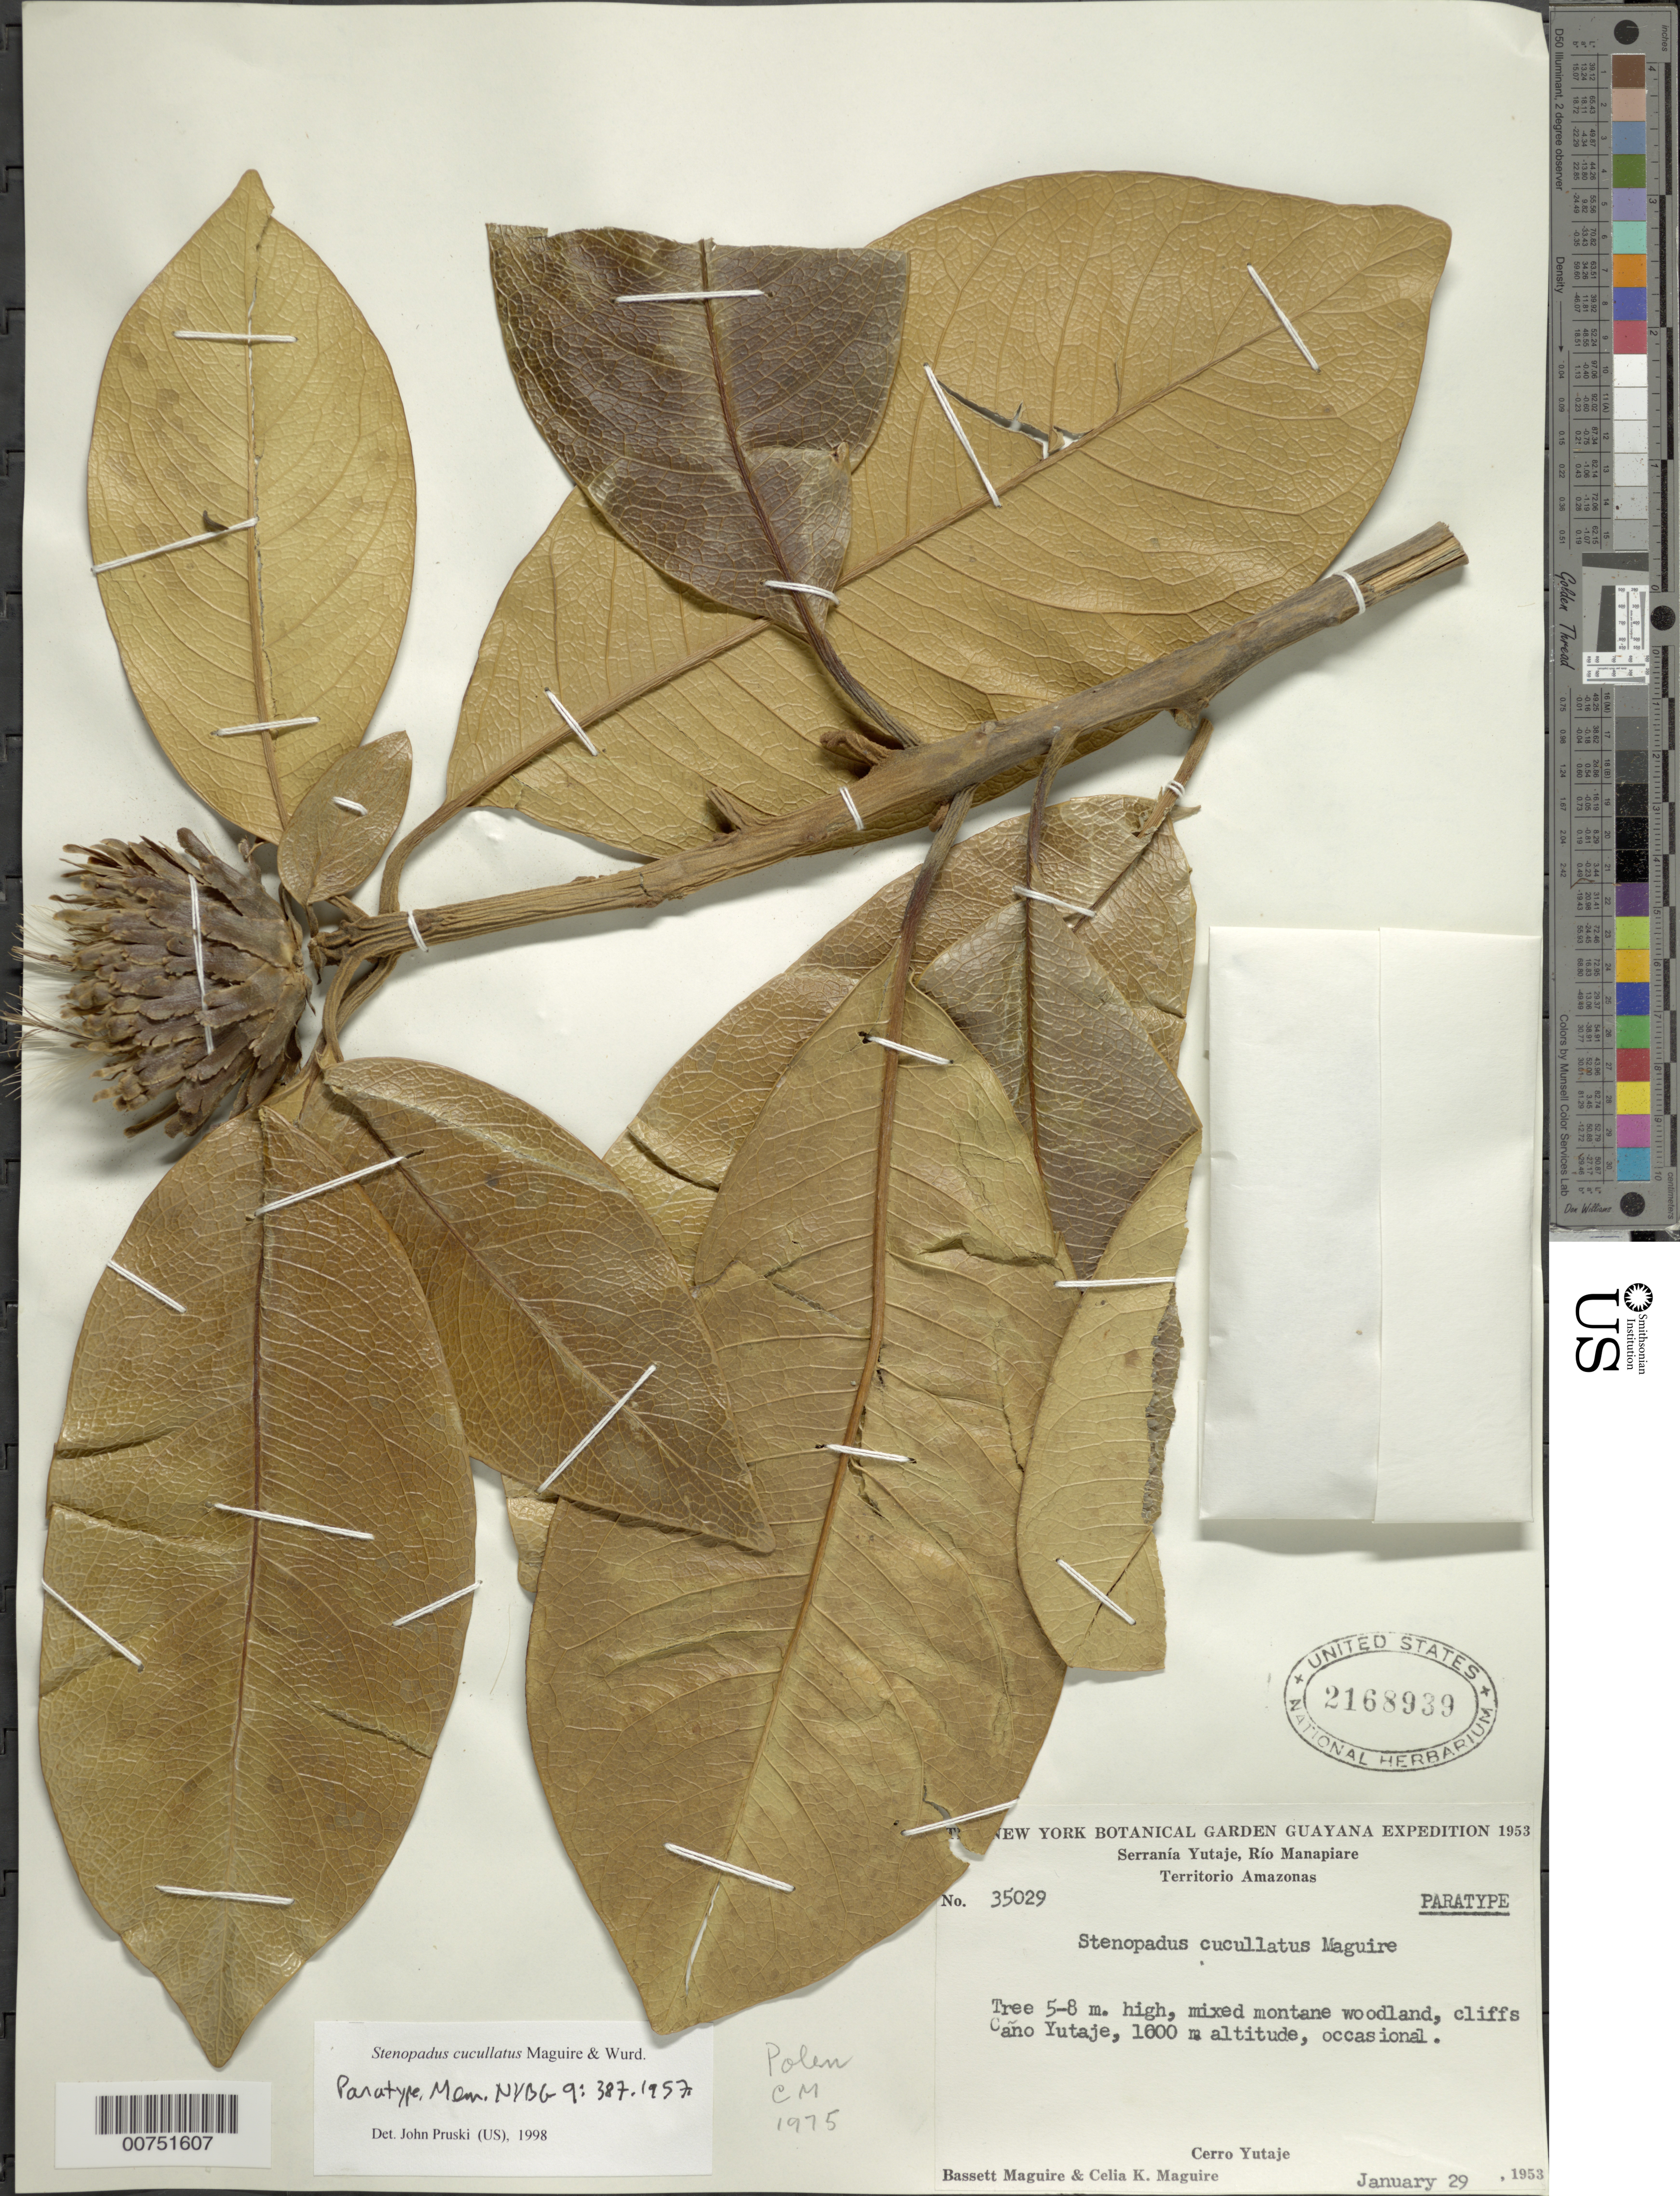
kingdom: Plantae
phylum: Tracheophyta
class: Magnoliopsida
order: Asterales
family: Asteraceae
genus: Stenopadus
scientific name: Stenopadus cucullatus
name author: Maguire & Wurdack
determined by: Pruski, J. F.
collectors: B. Maguire & C. K. Maguire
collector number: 35029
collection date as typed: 29-Jan-53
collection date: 1953-01-29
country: Venezuela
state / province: Amazonas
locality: Serranía Yutajé, Río Manapiare, Cerro Yutajé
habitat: Mixed montane woodland, caño Yujate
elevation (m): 1000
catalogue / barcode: US 2168939